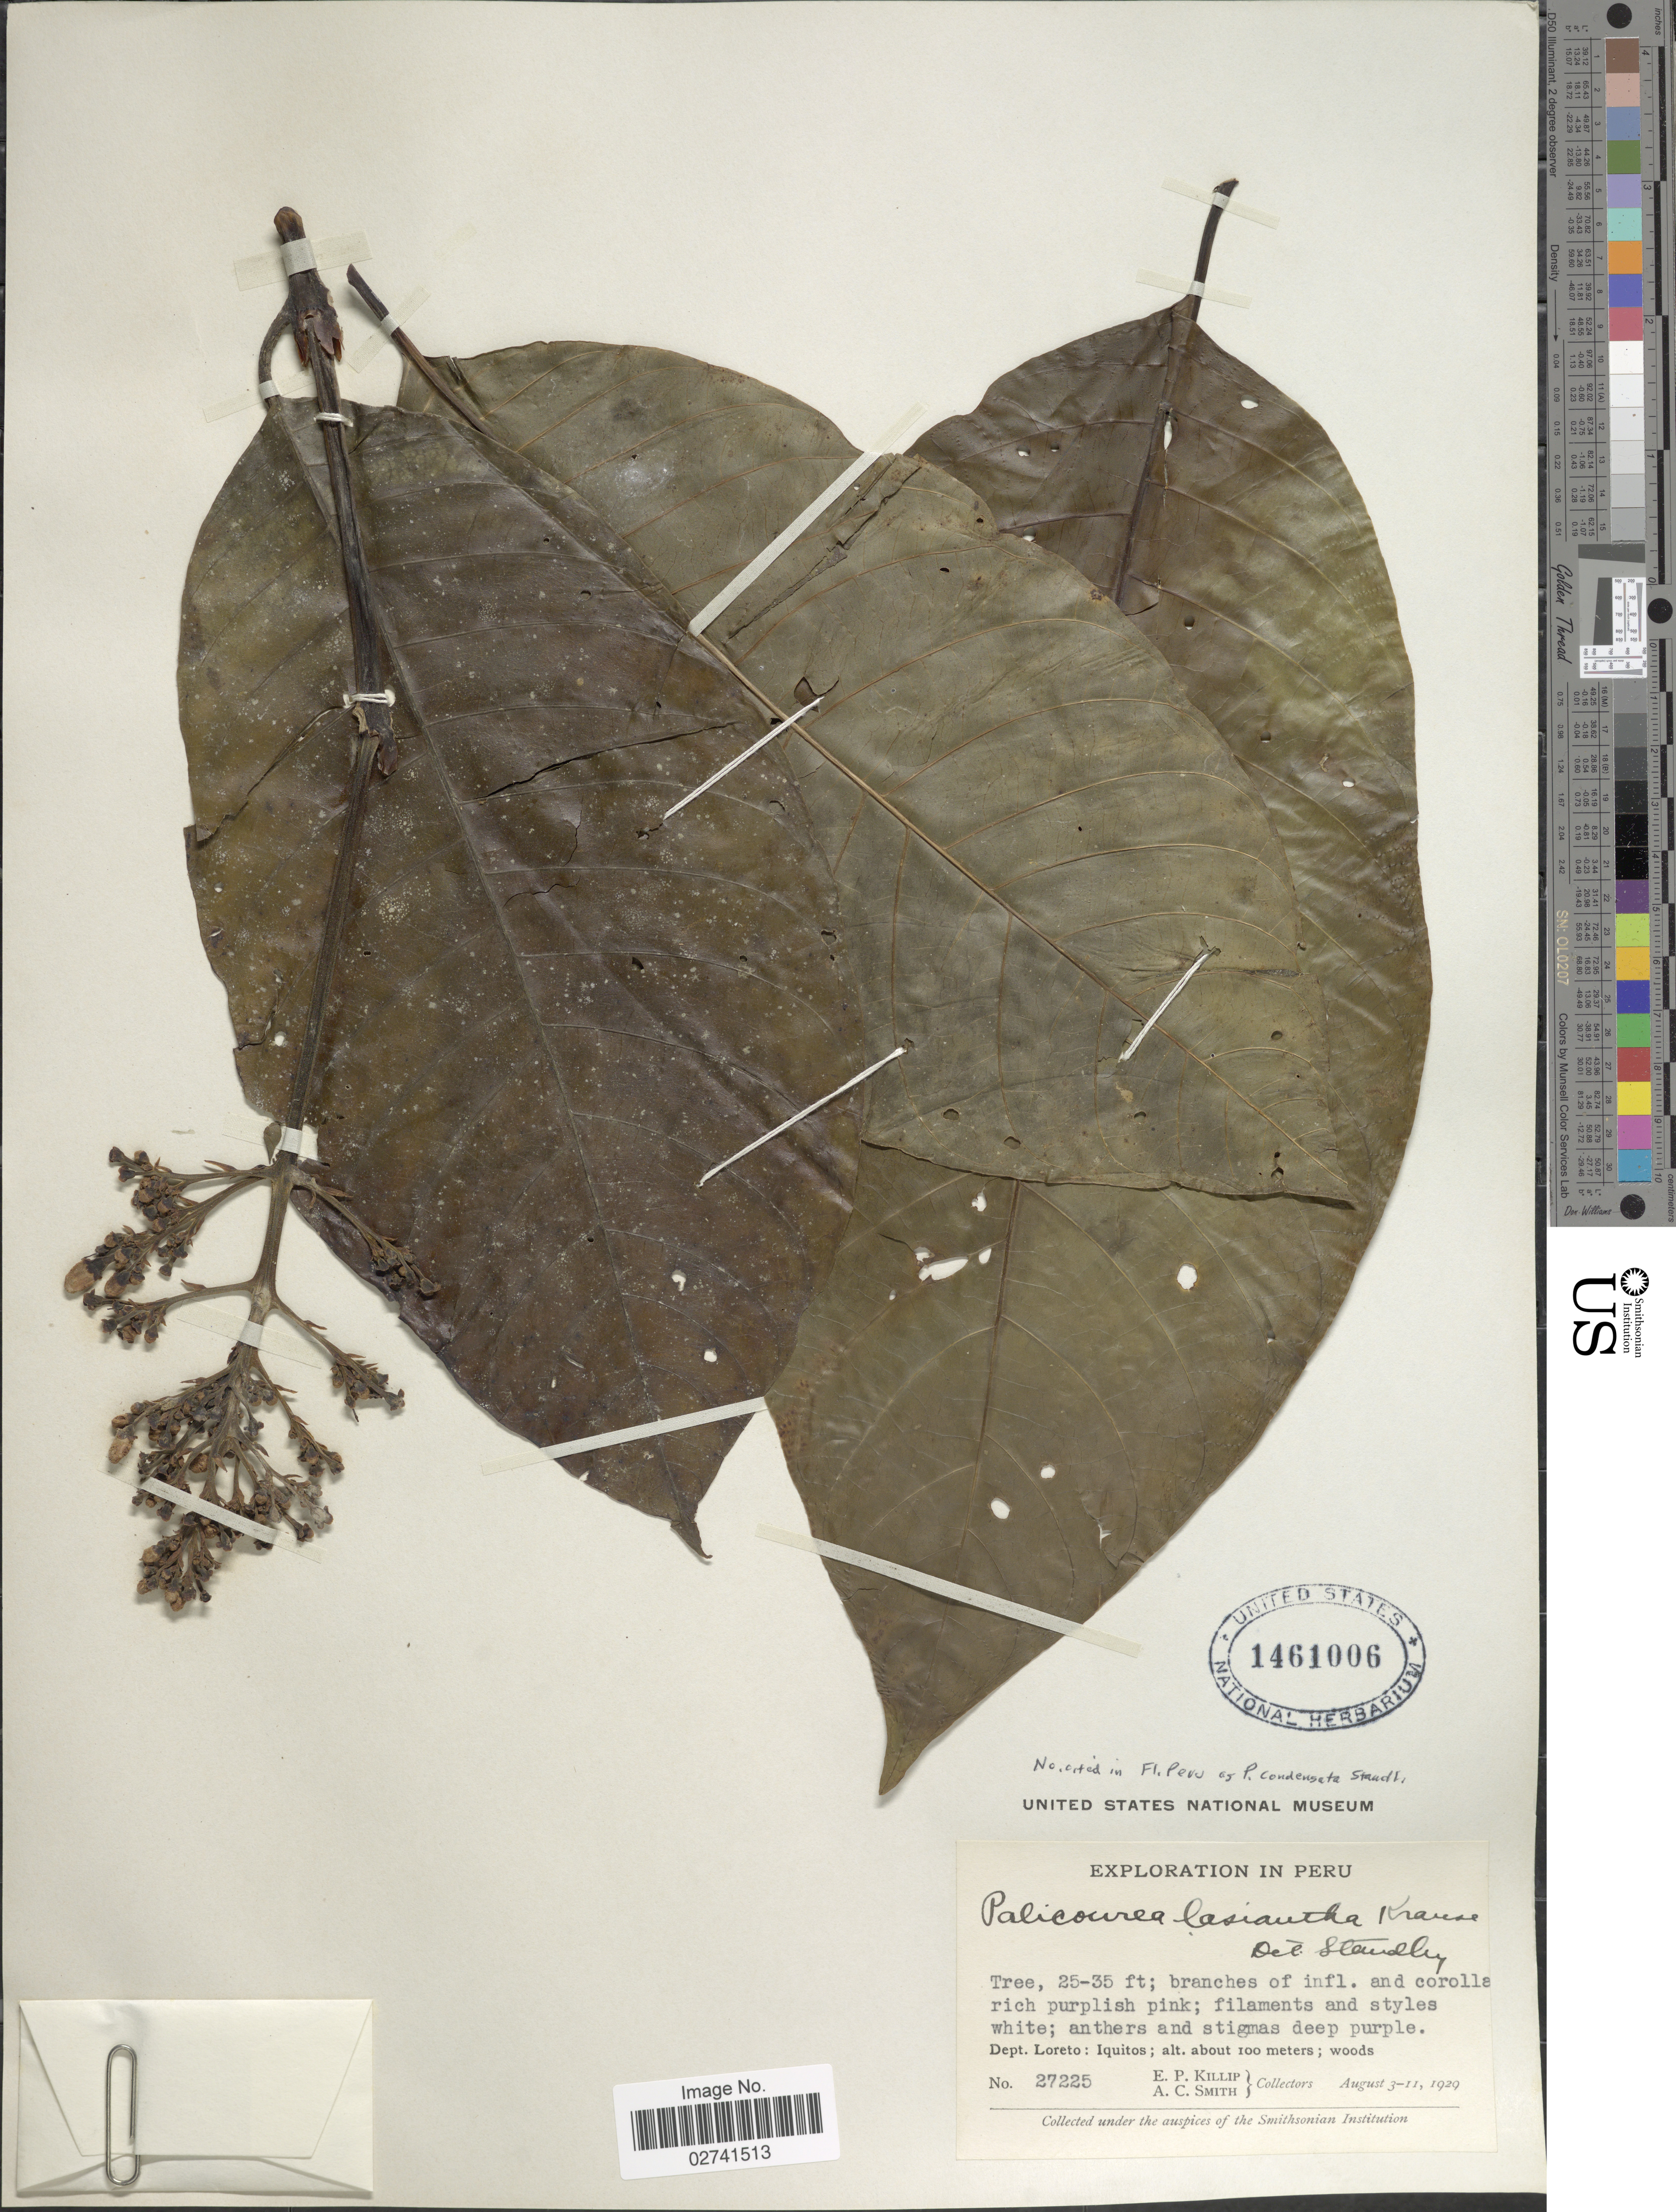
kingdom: Plantae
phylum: Tracheophyta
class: Magnoliopsida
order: Gentianales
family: Rubiaceae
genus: Palicourea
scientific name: Palicourea lasiantha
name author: Krause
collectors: E. P. Killip & A. C. Smith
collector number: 27225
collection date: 1929-08-03/1929-08-11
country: Peru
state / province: Loreto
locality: Dept. Loreto: Iquitos; woods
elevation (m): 100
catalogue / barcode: US 1461006